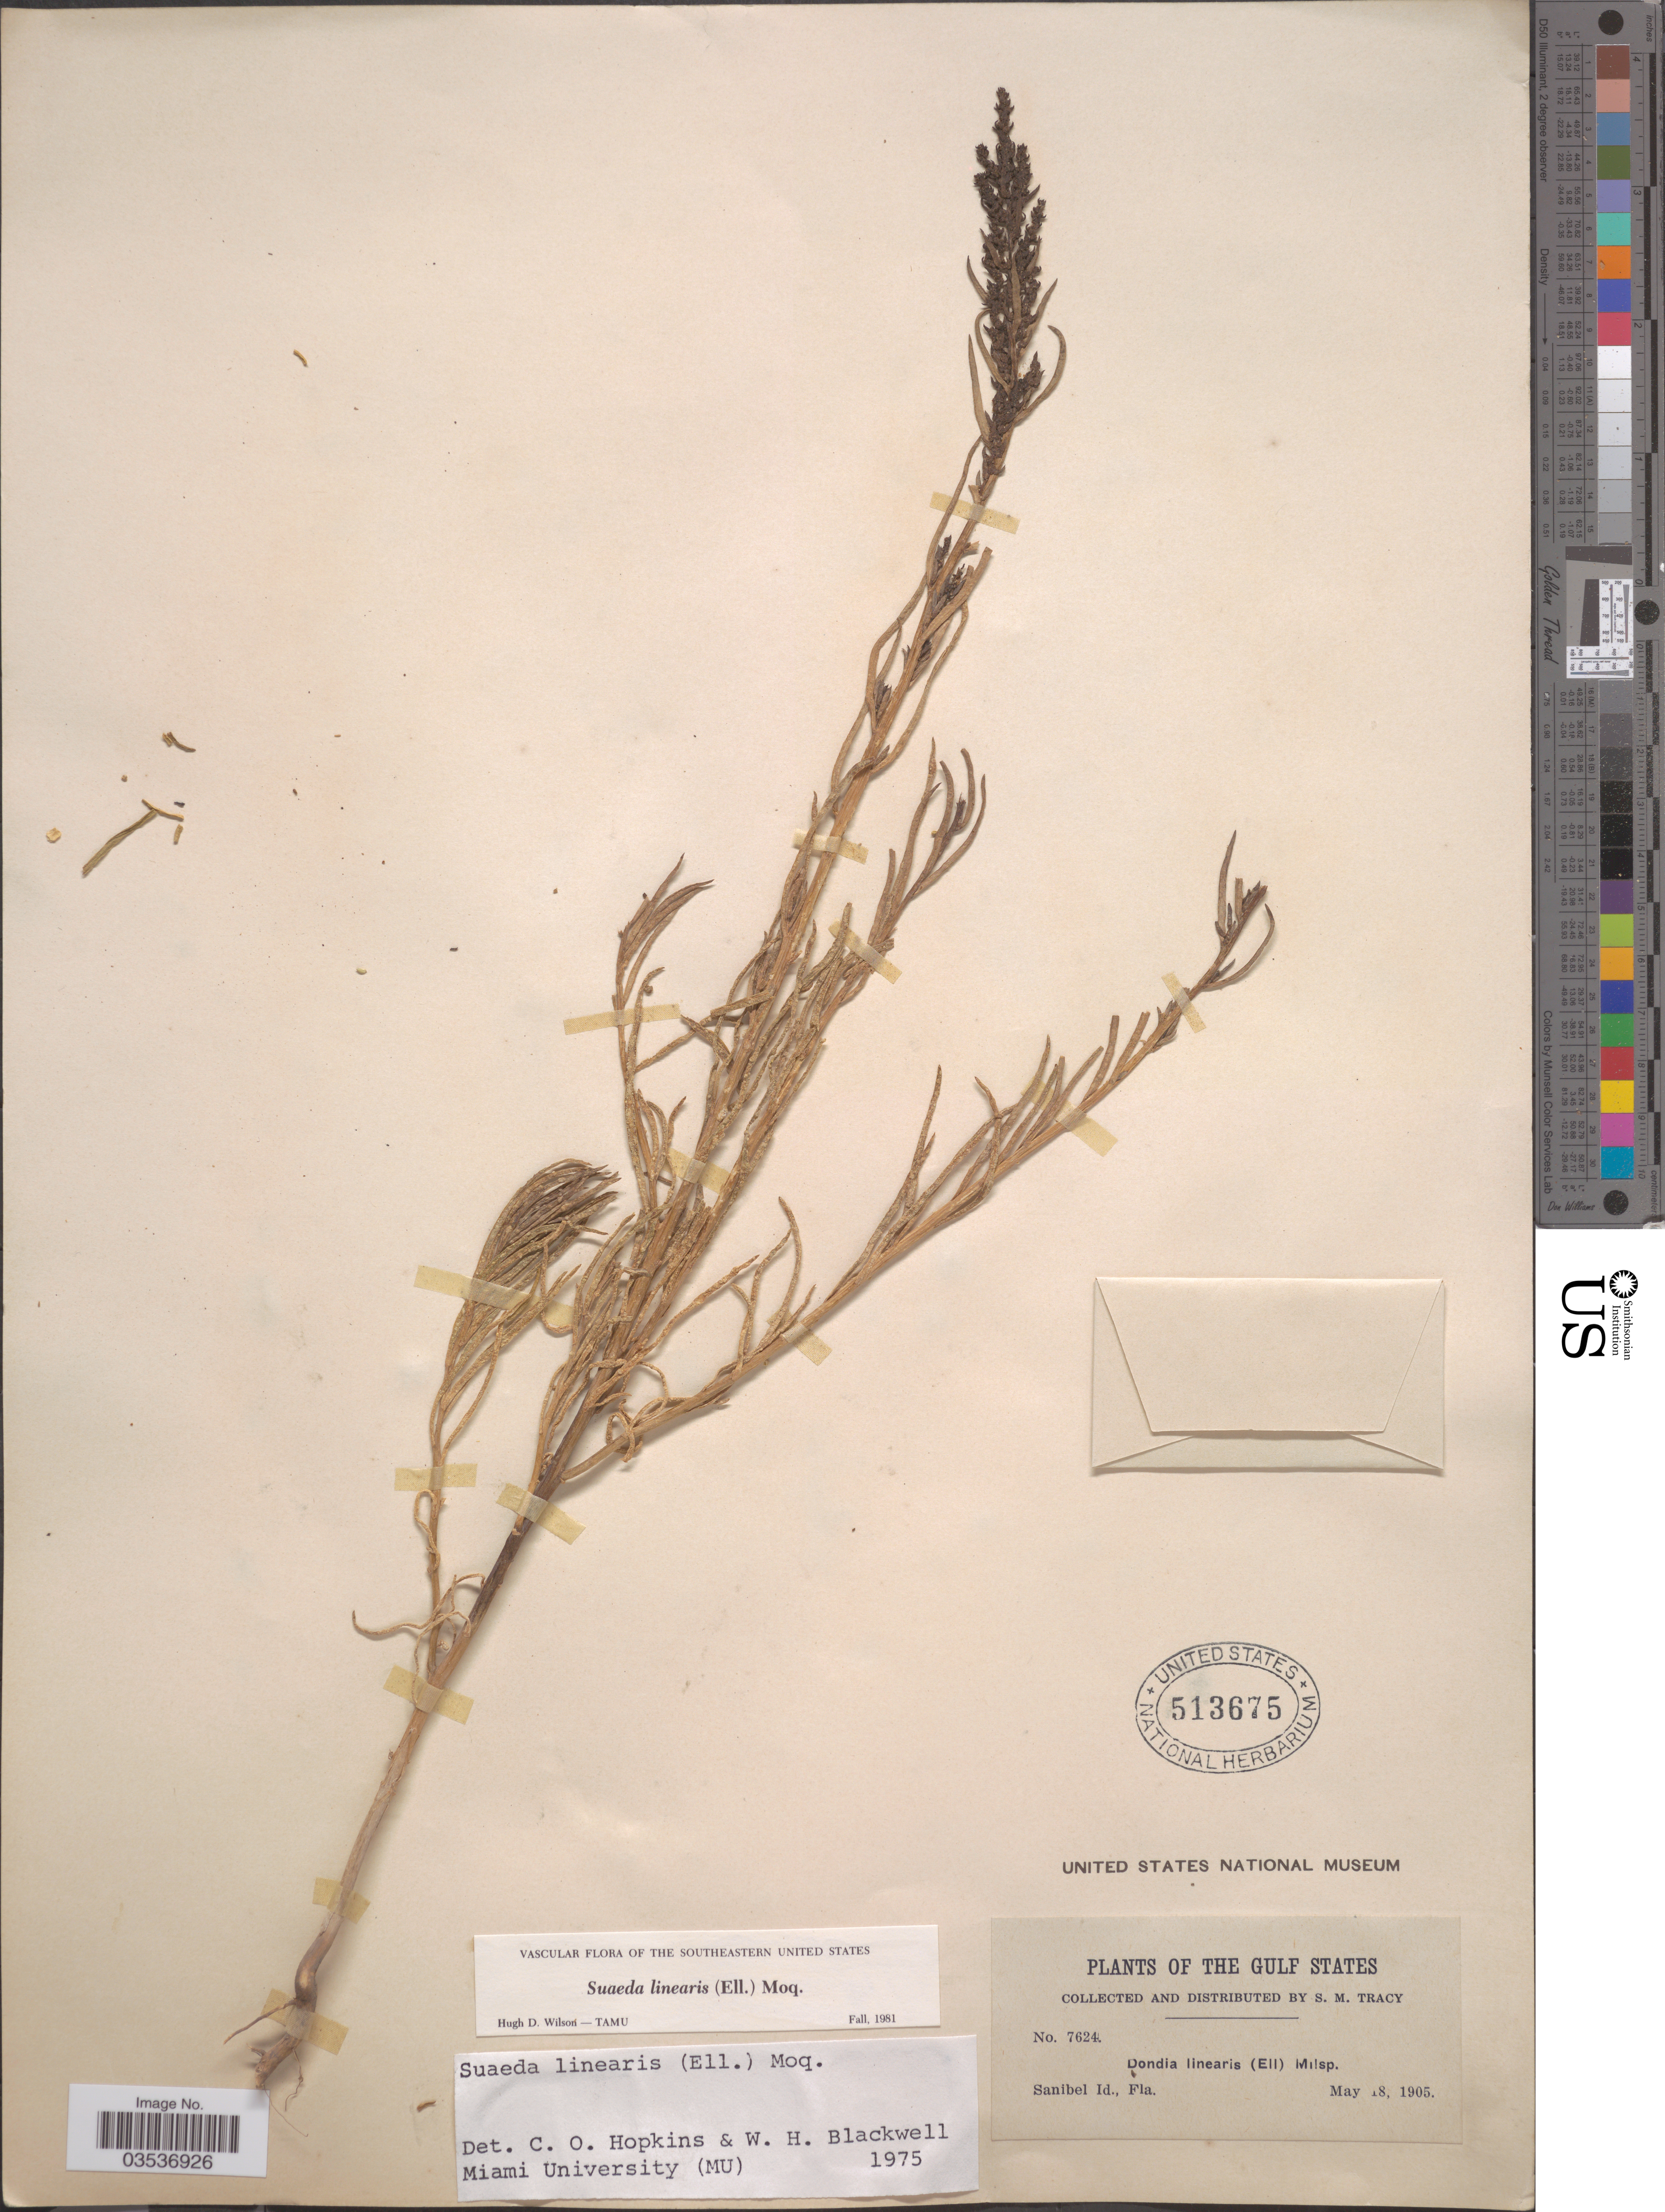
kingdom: Plantae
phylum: Tracheophyta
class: Magnoliopsida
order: Caryophyllales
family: Amaranthaceae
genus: Dondia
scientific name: Dondia linearis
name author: (Elliott) A. Heller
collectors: S. M. Tracy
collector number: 7624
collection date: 1905-05-18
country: United States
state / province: Florida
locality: Gulf States. Sanibel Id.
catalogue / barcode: US 513675